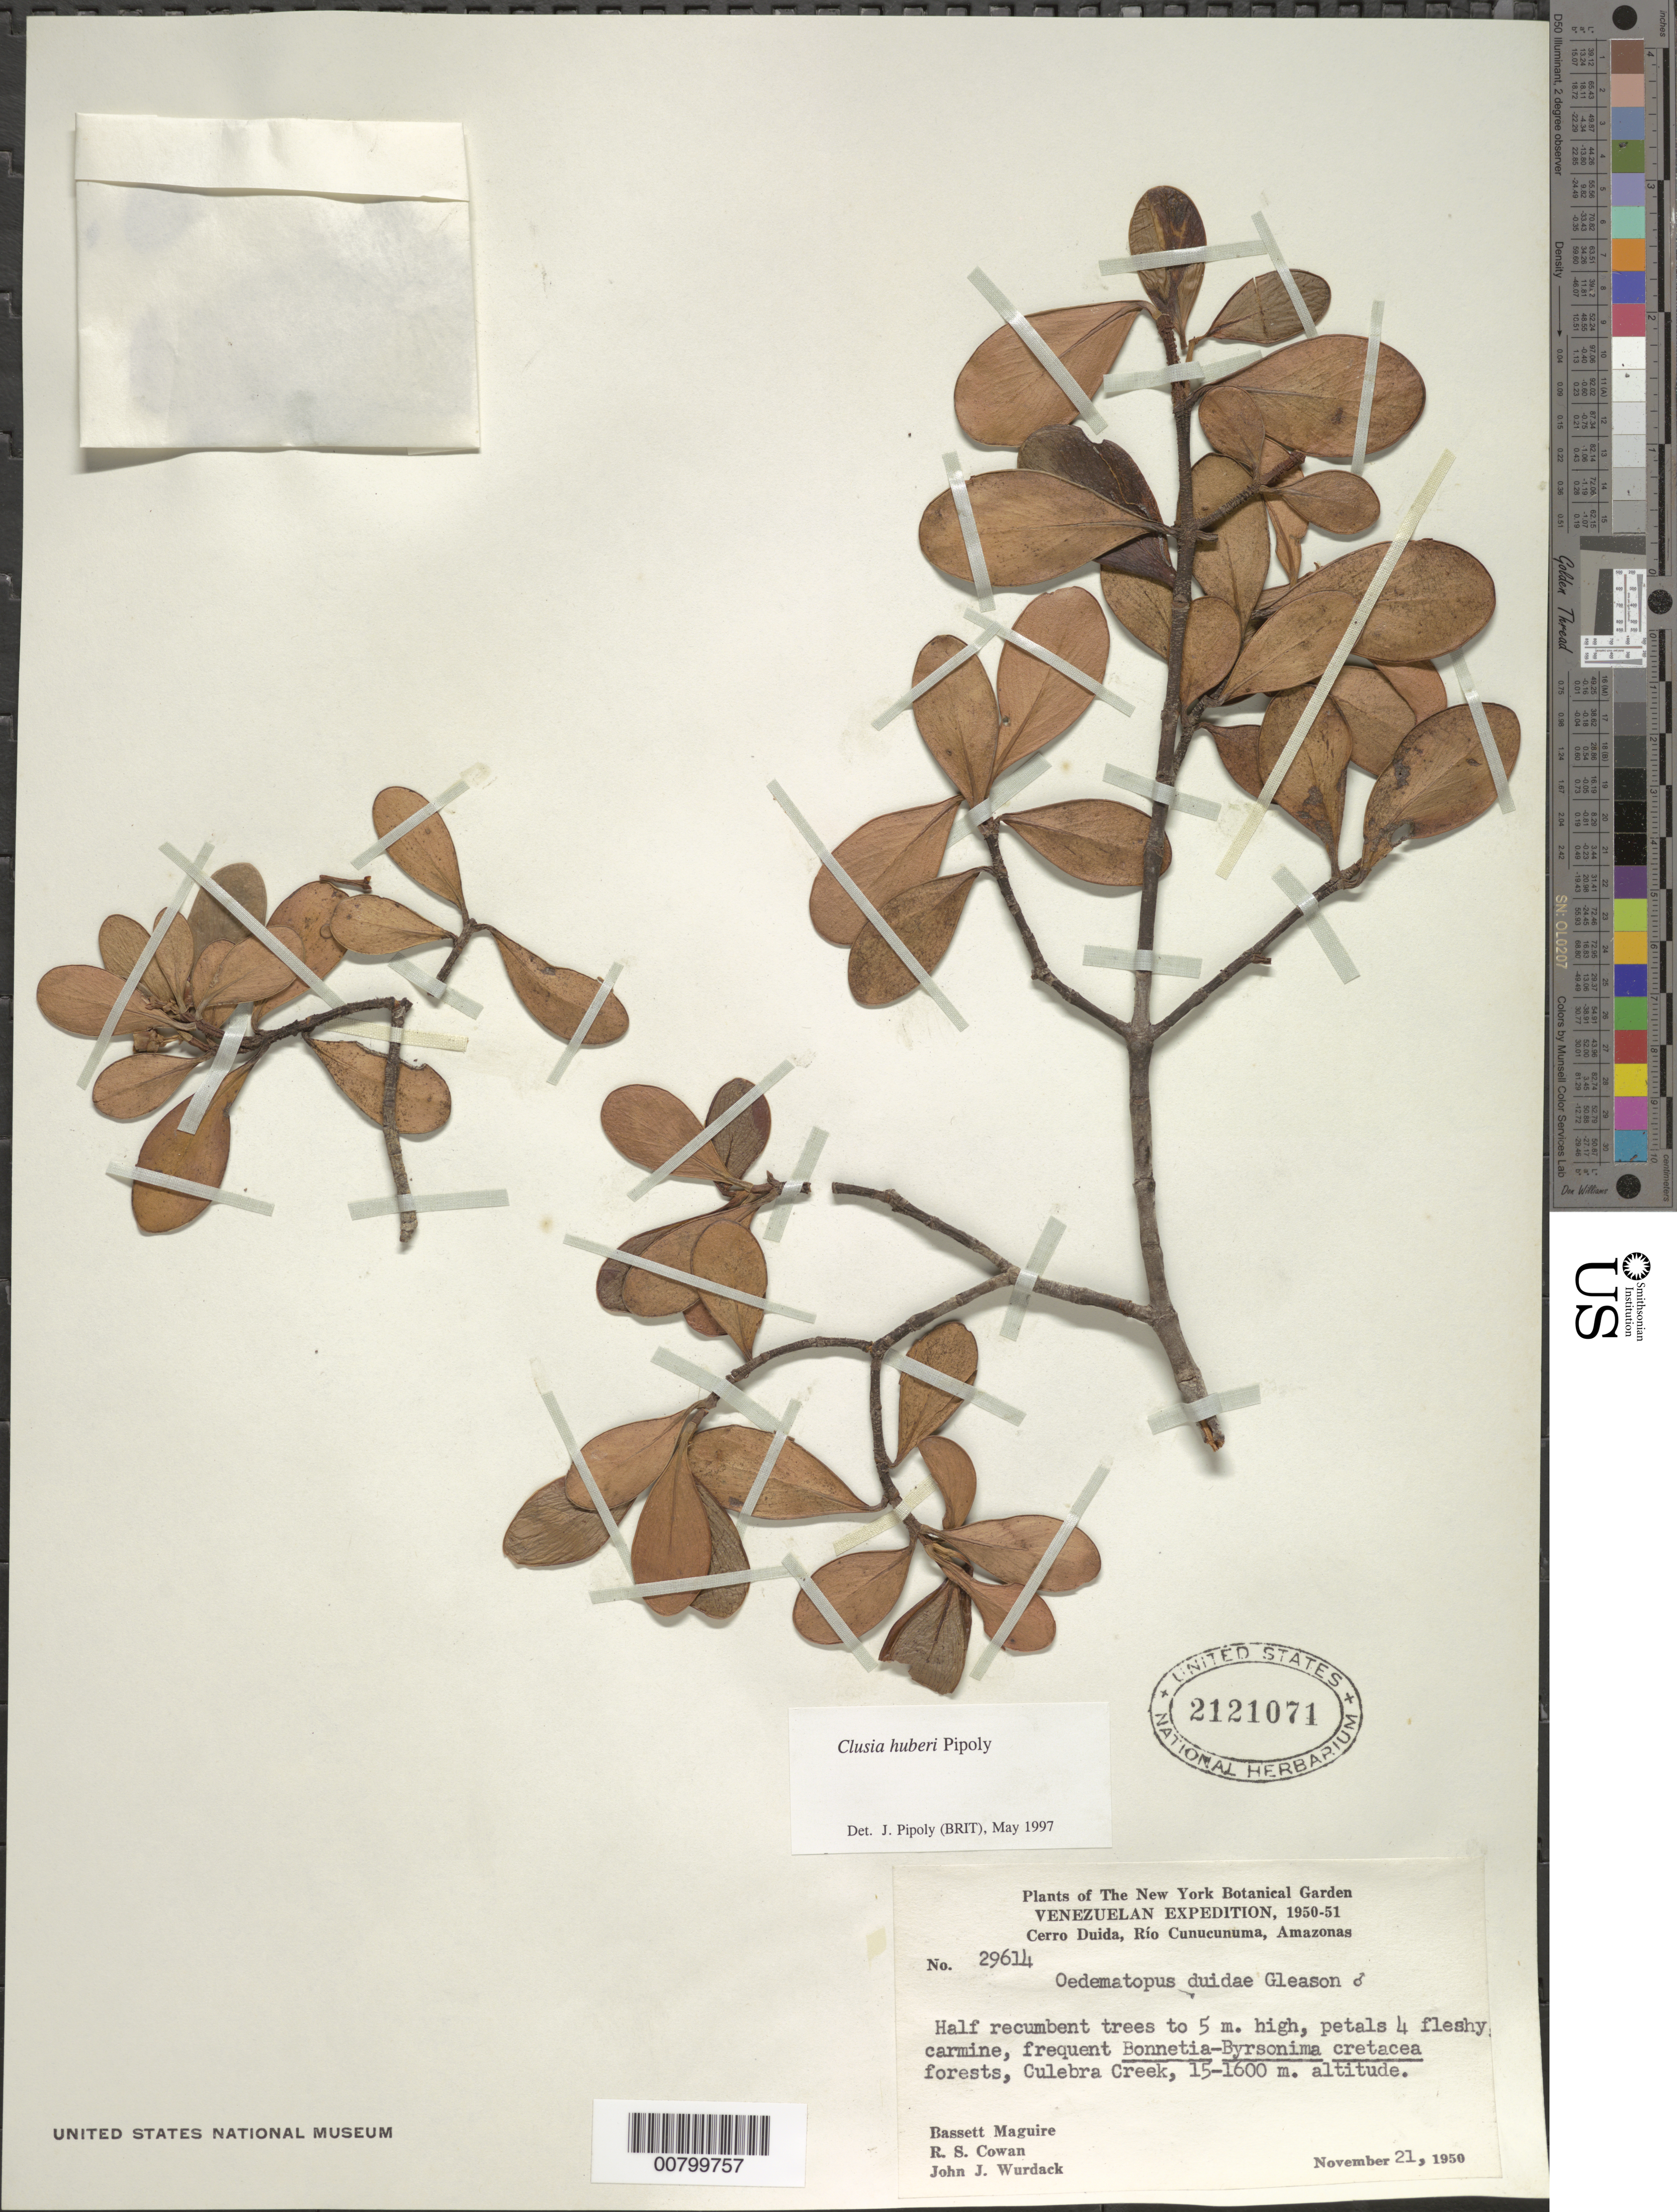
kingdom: Plantae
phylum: Tracheophyta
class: Magnoliopsida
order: Malpighiales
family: Clusiaceae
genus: Clusia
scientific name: Clusia huberi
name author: Pipoly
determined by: Pipoly, J. J., III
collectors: B. Maguire, R. S. Cowan & J. J. Wurdack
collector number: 29614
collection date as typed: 21-Nov-50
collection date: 1950-11-21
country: Venezuela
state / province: Amazonas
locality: Cerro Duida, Río Cunucunuma, Caño Culebra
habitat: Bonnetia-Byrsonima cretacea forests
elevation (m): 1500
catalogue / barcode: US 2121071